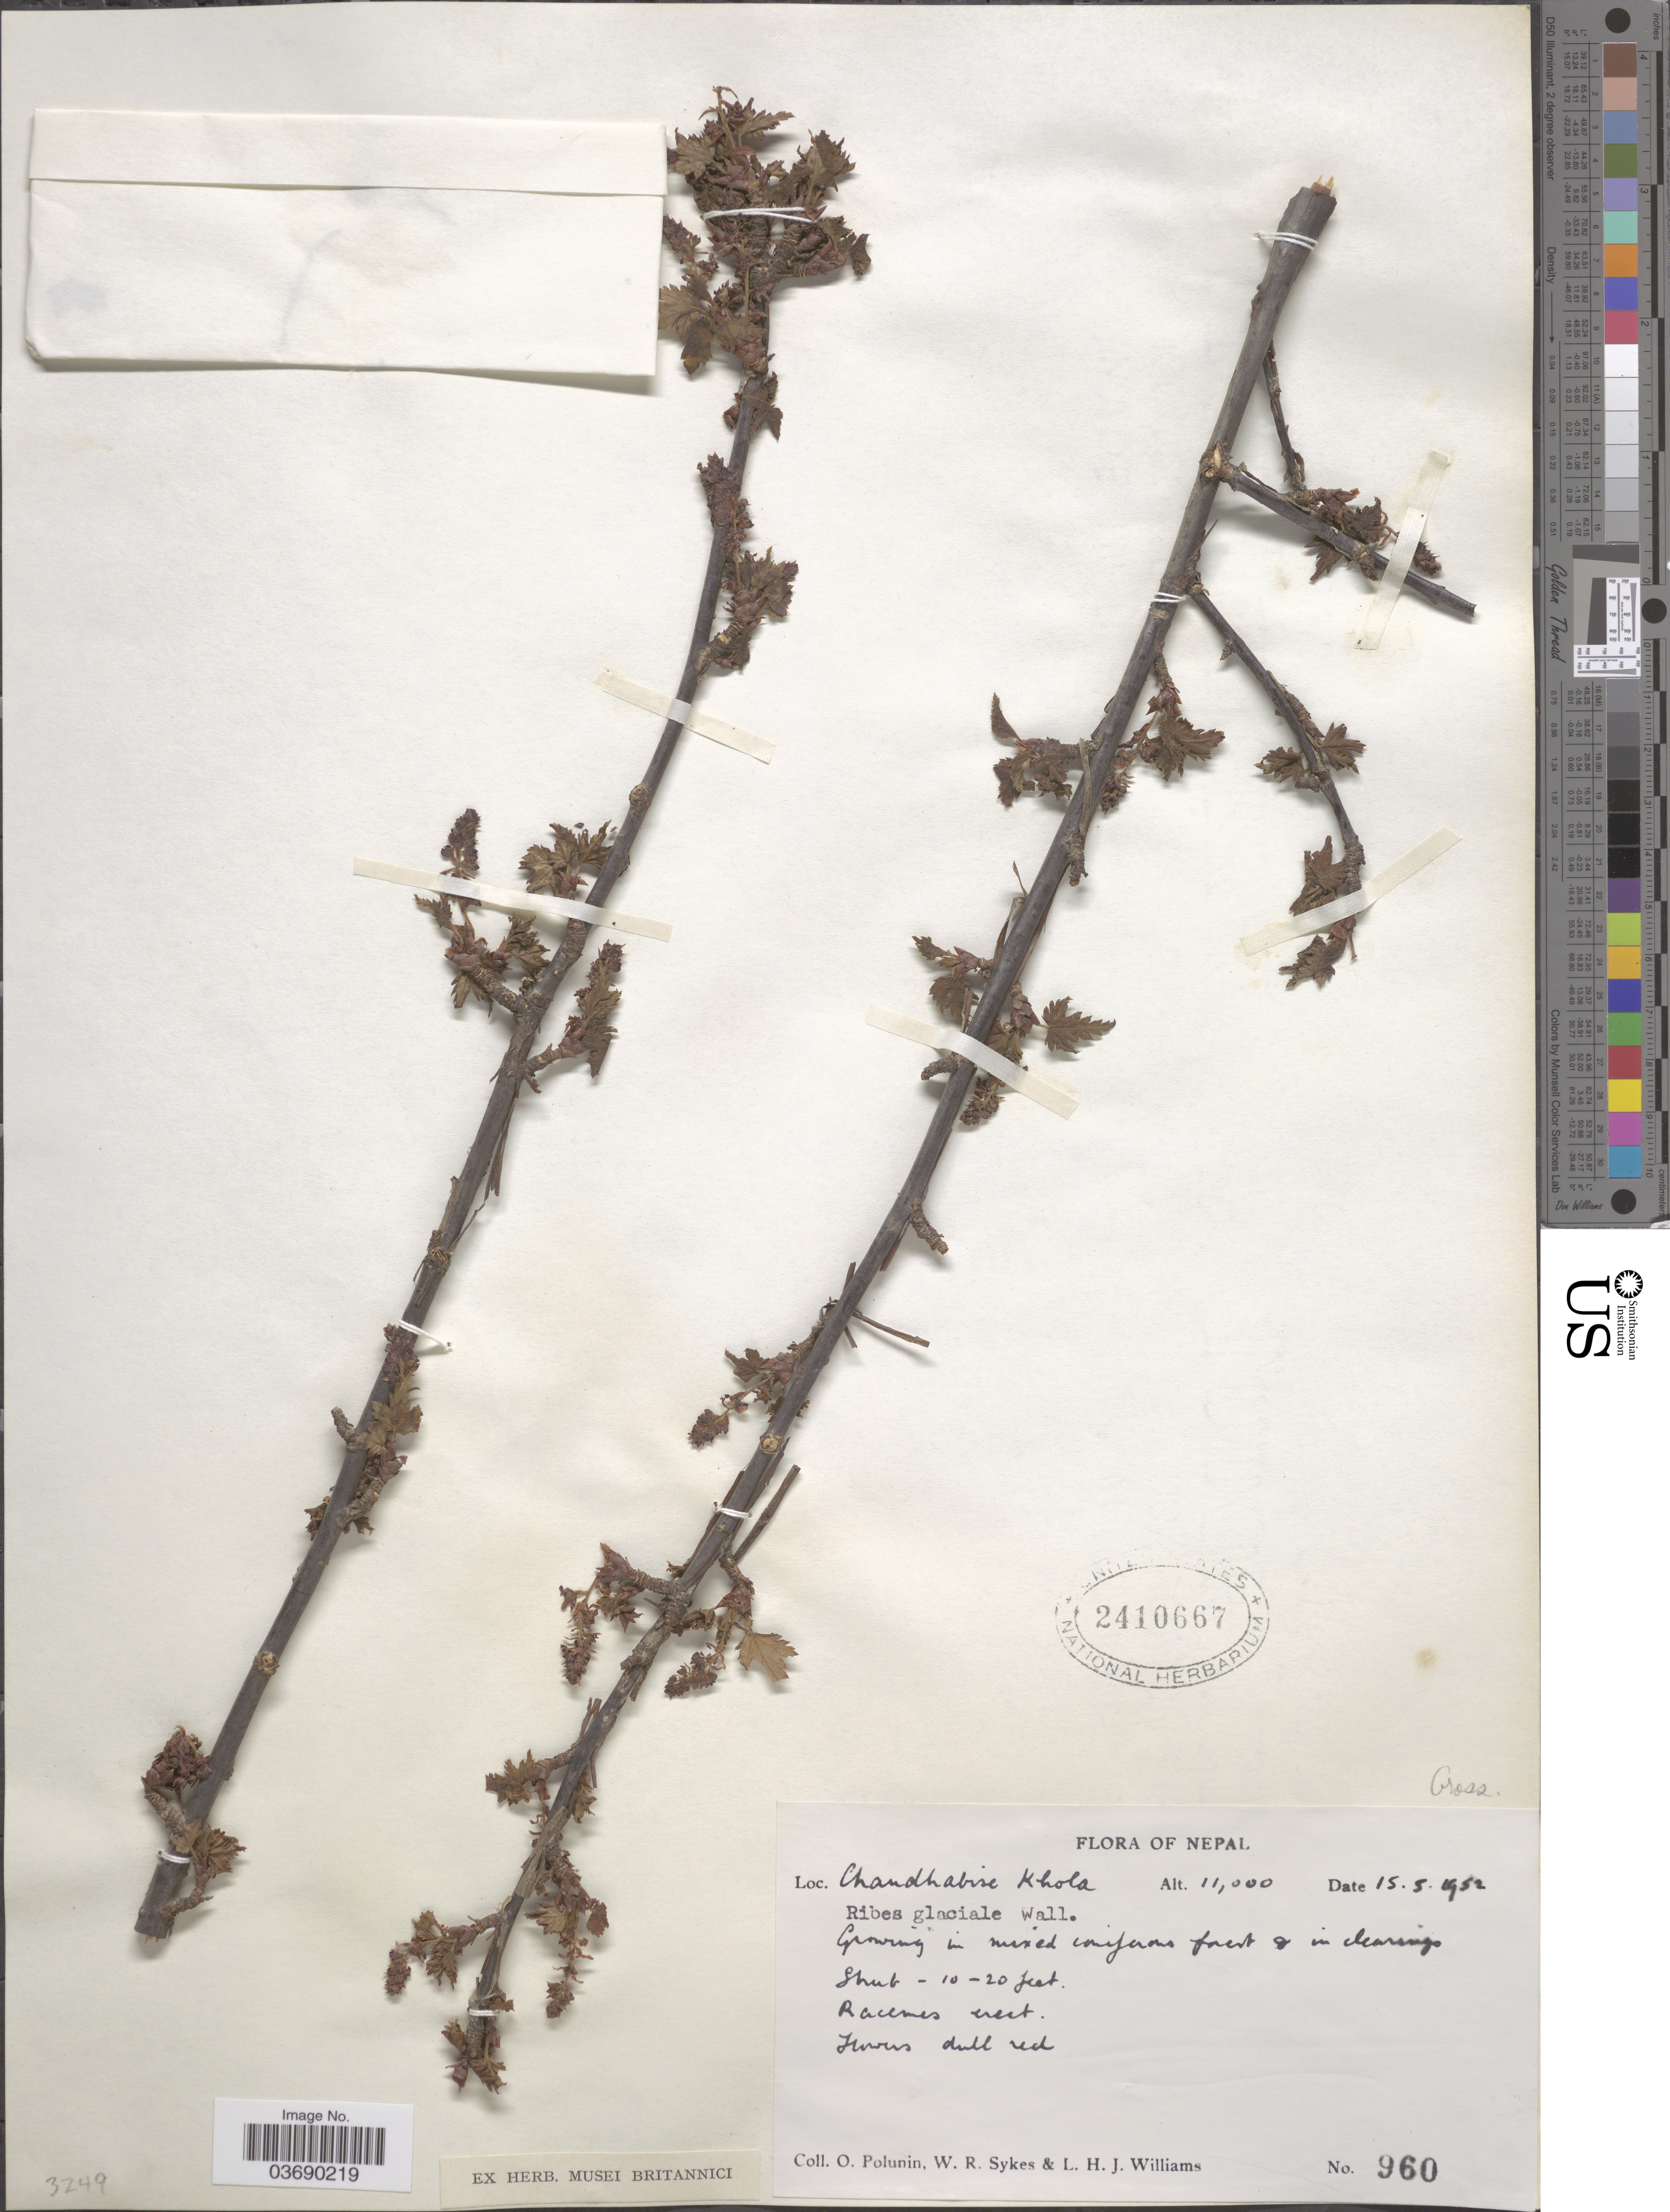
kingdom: Plantae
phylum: Tracheophyta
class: Magnoliopsida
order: Saxifragales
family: Grossulariaceae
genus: Ribes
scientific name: Ribes glaciale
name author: Wall.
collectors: O. V. Polunin, W. R. Sykes & L. H. J. Williams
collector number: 960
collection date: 1952-05-15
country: Nepal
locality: Chandhabise Khola.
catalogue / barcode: US 2410667